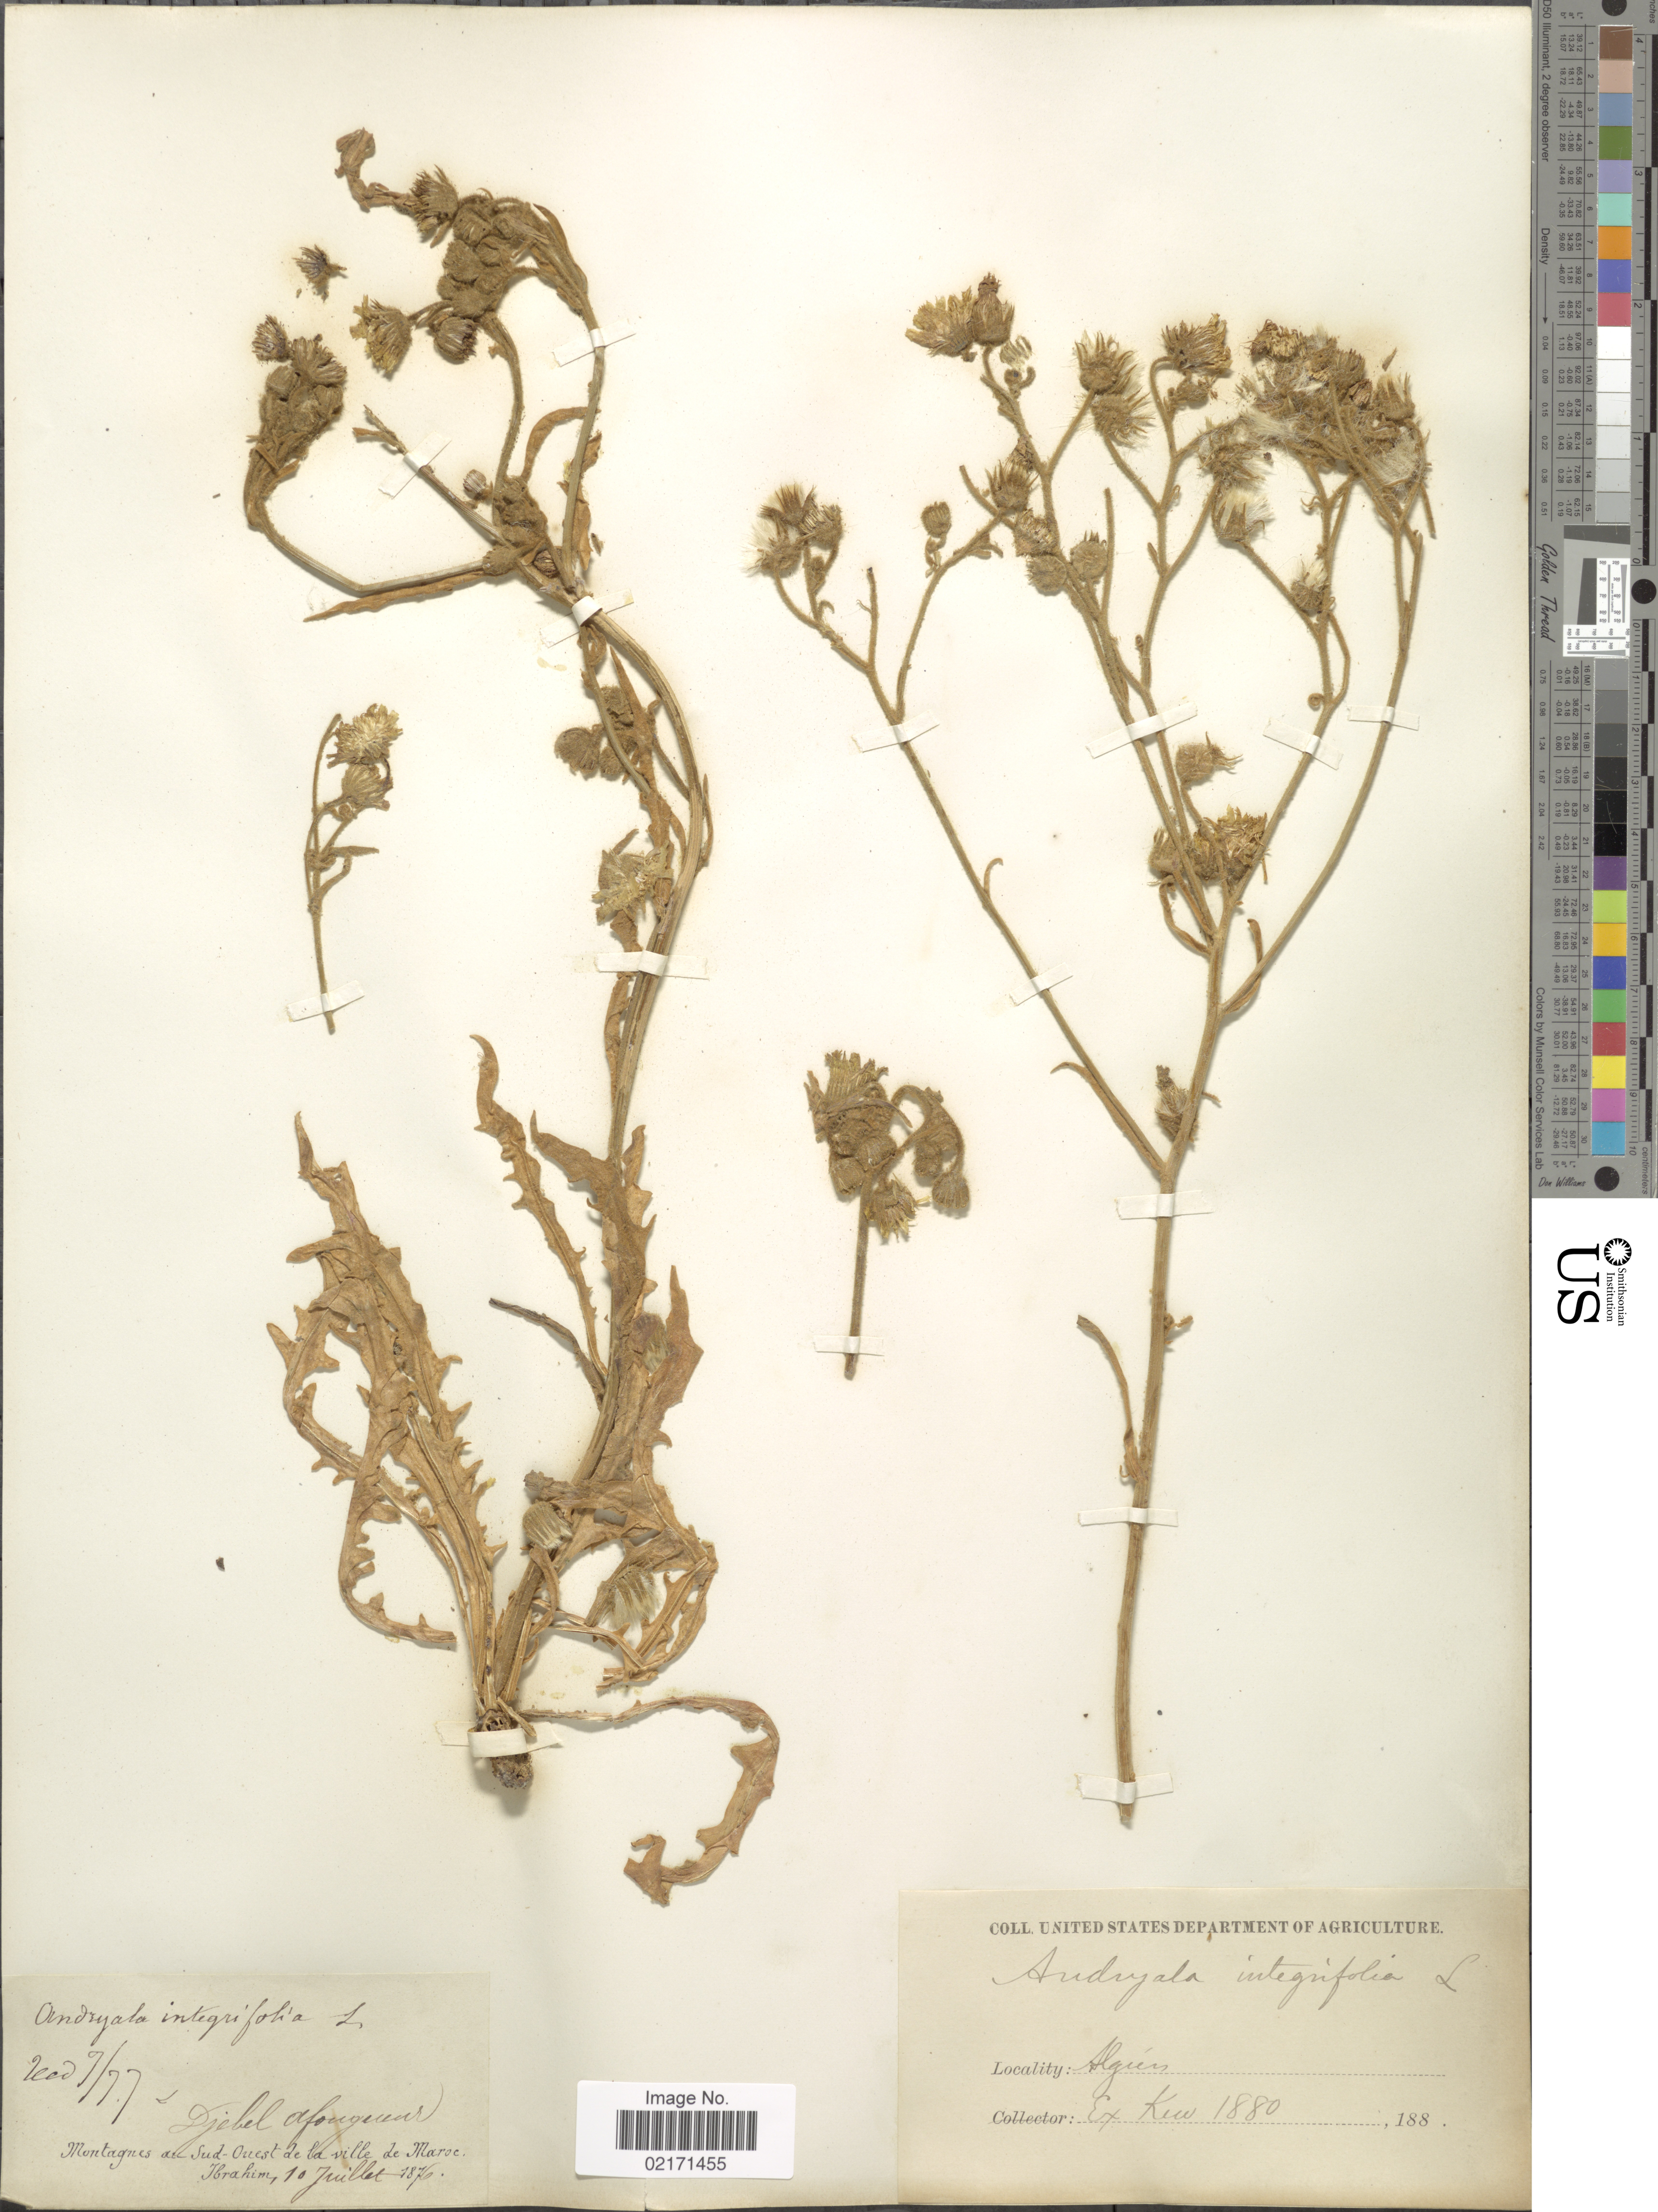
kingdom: Plantae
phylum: Tracheophyta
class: Magnoliopsida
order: Asterales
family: Asteraceae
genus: Andryala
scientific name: Andryala integrifolia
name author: L.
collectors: -. Ibrahim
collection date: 1876-07-10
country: Morocco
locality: Djebel Afougueur, Montagnes au Sud-Ouest de la ville de Maroc.